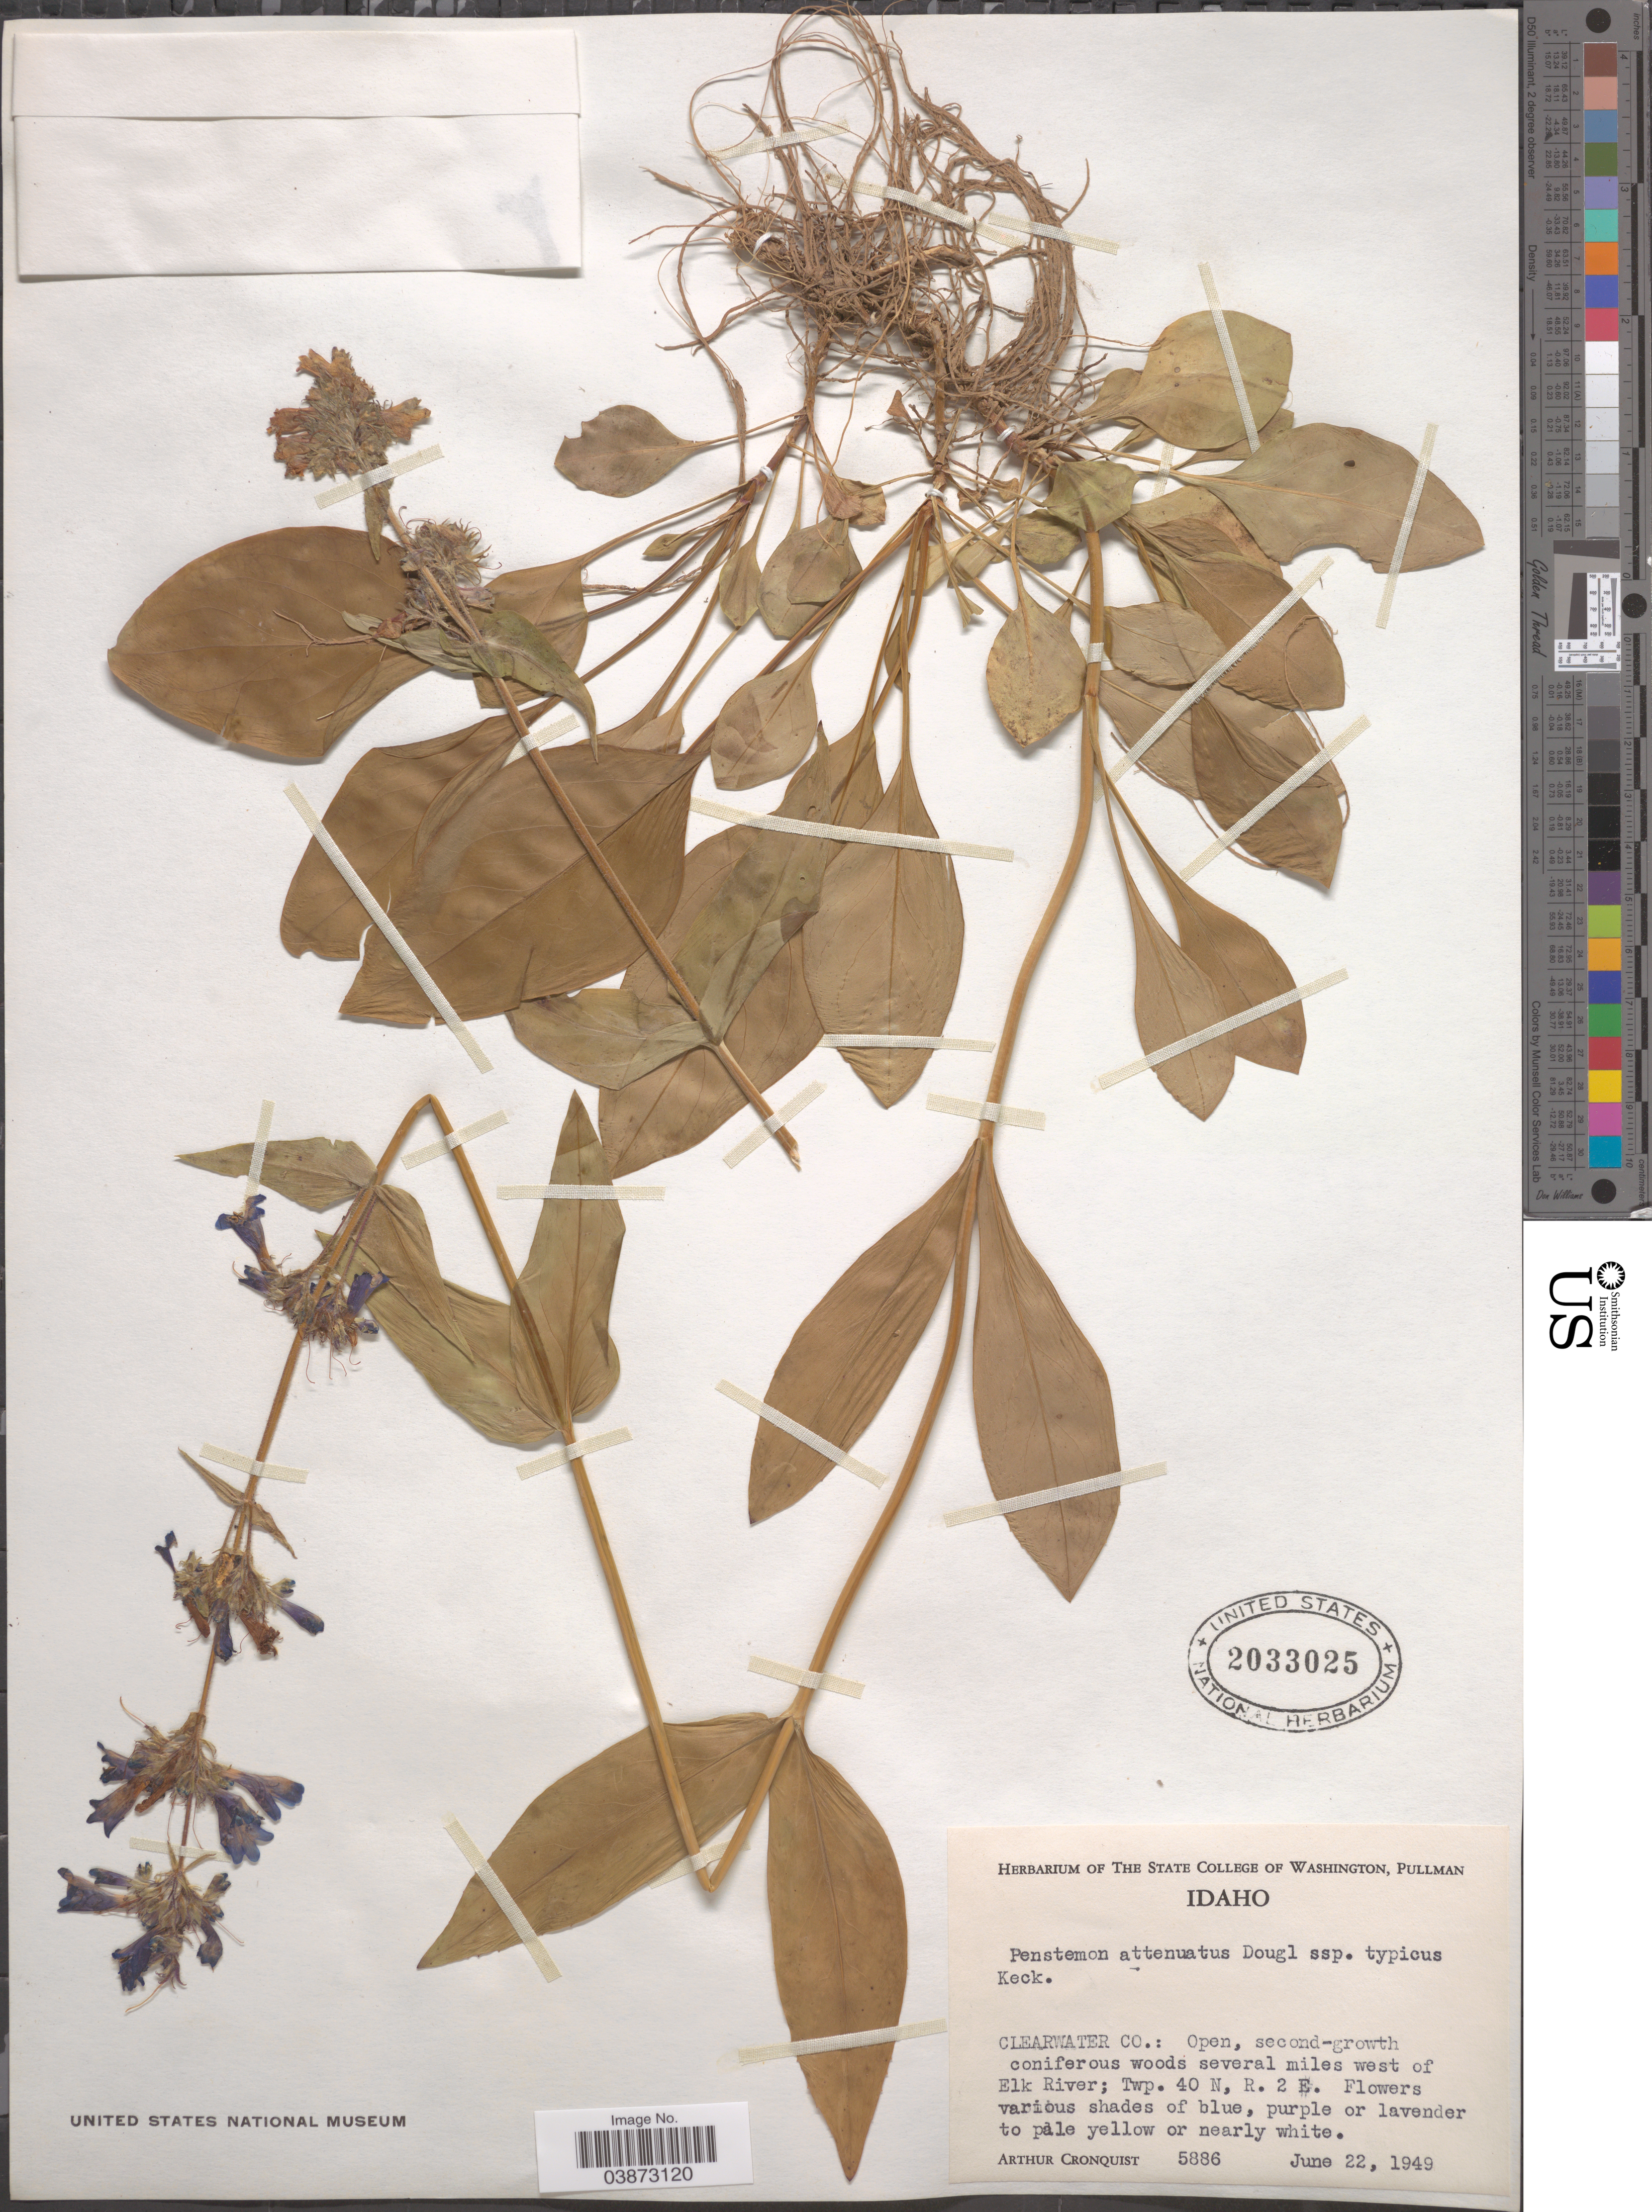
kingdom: Plantae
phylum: Tracheophyta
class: Magnoliopsida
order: Lamiales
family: Plantaginaceae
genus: Penstemon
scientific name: Penstemon attenuatus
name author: Douglas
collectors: A. J. Cronquist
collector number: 5886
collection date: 1949-06-22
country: United States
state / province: Idaho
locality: Clearwater Co.: several miles west of Elk River; Twp. 40 N, R. 2 E.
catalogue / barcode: US 2033025